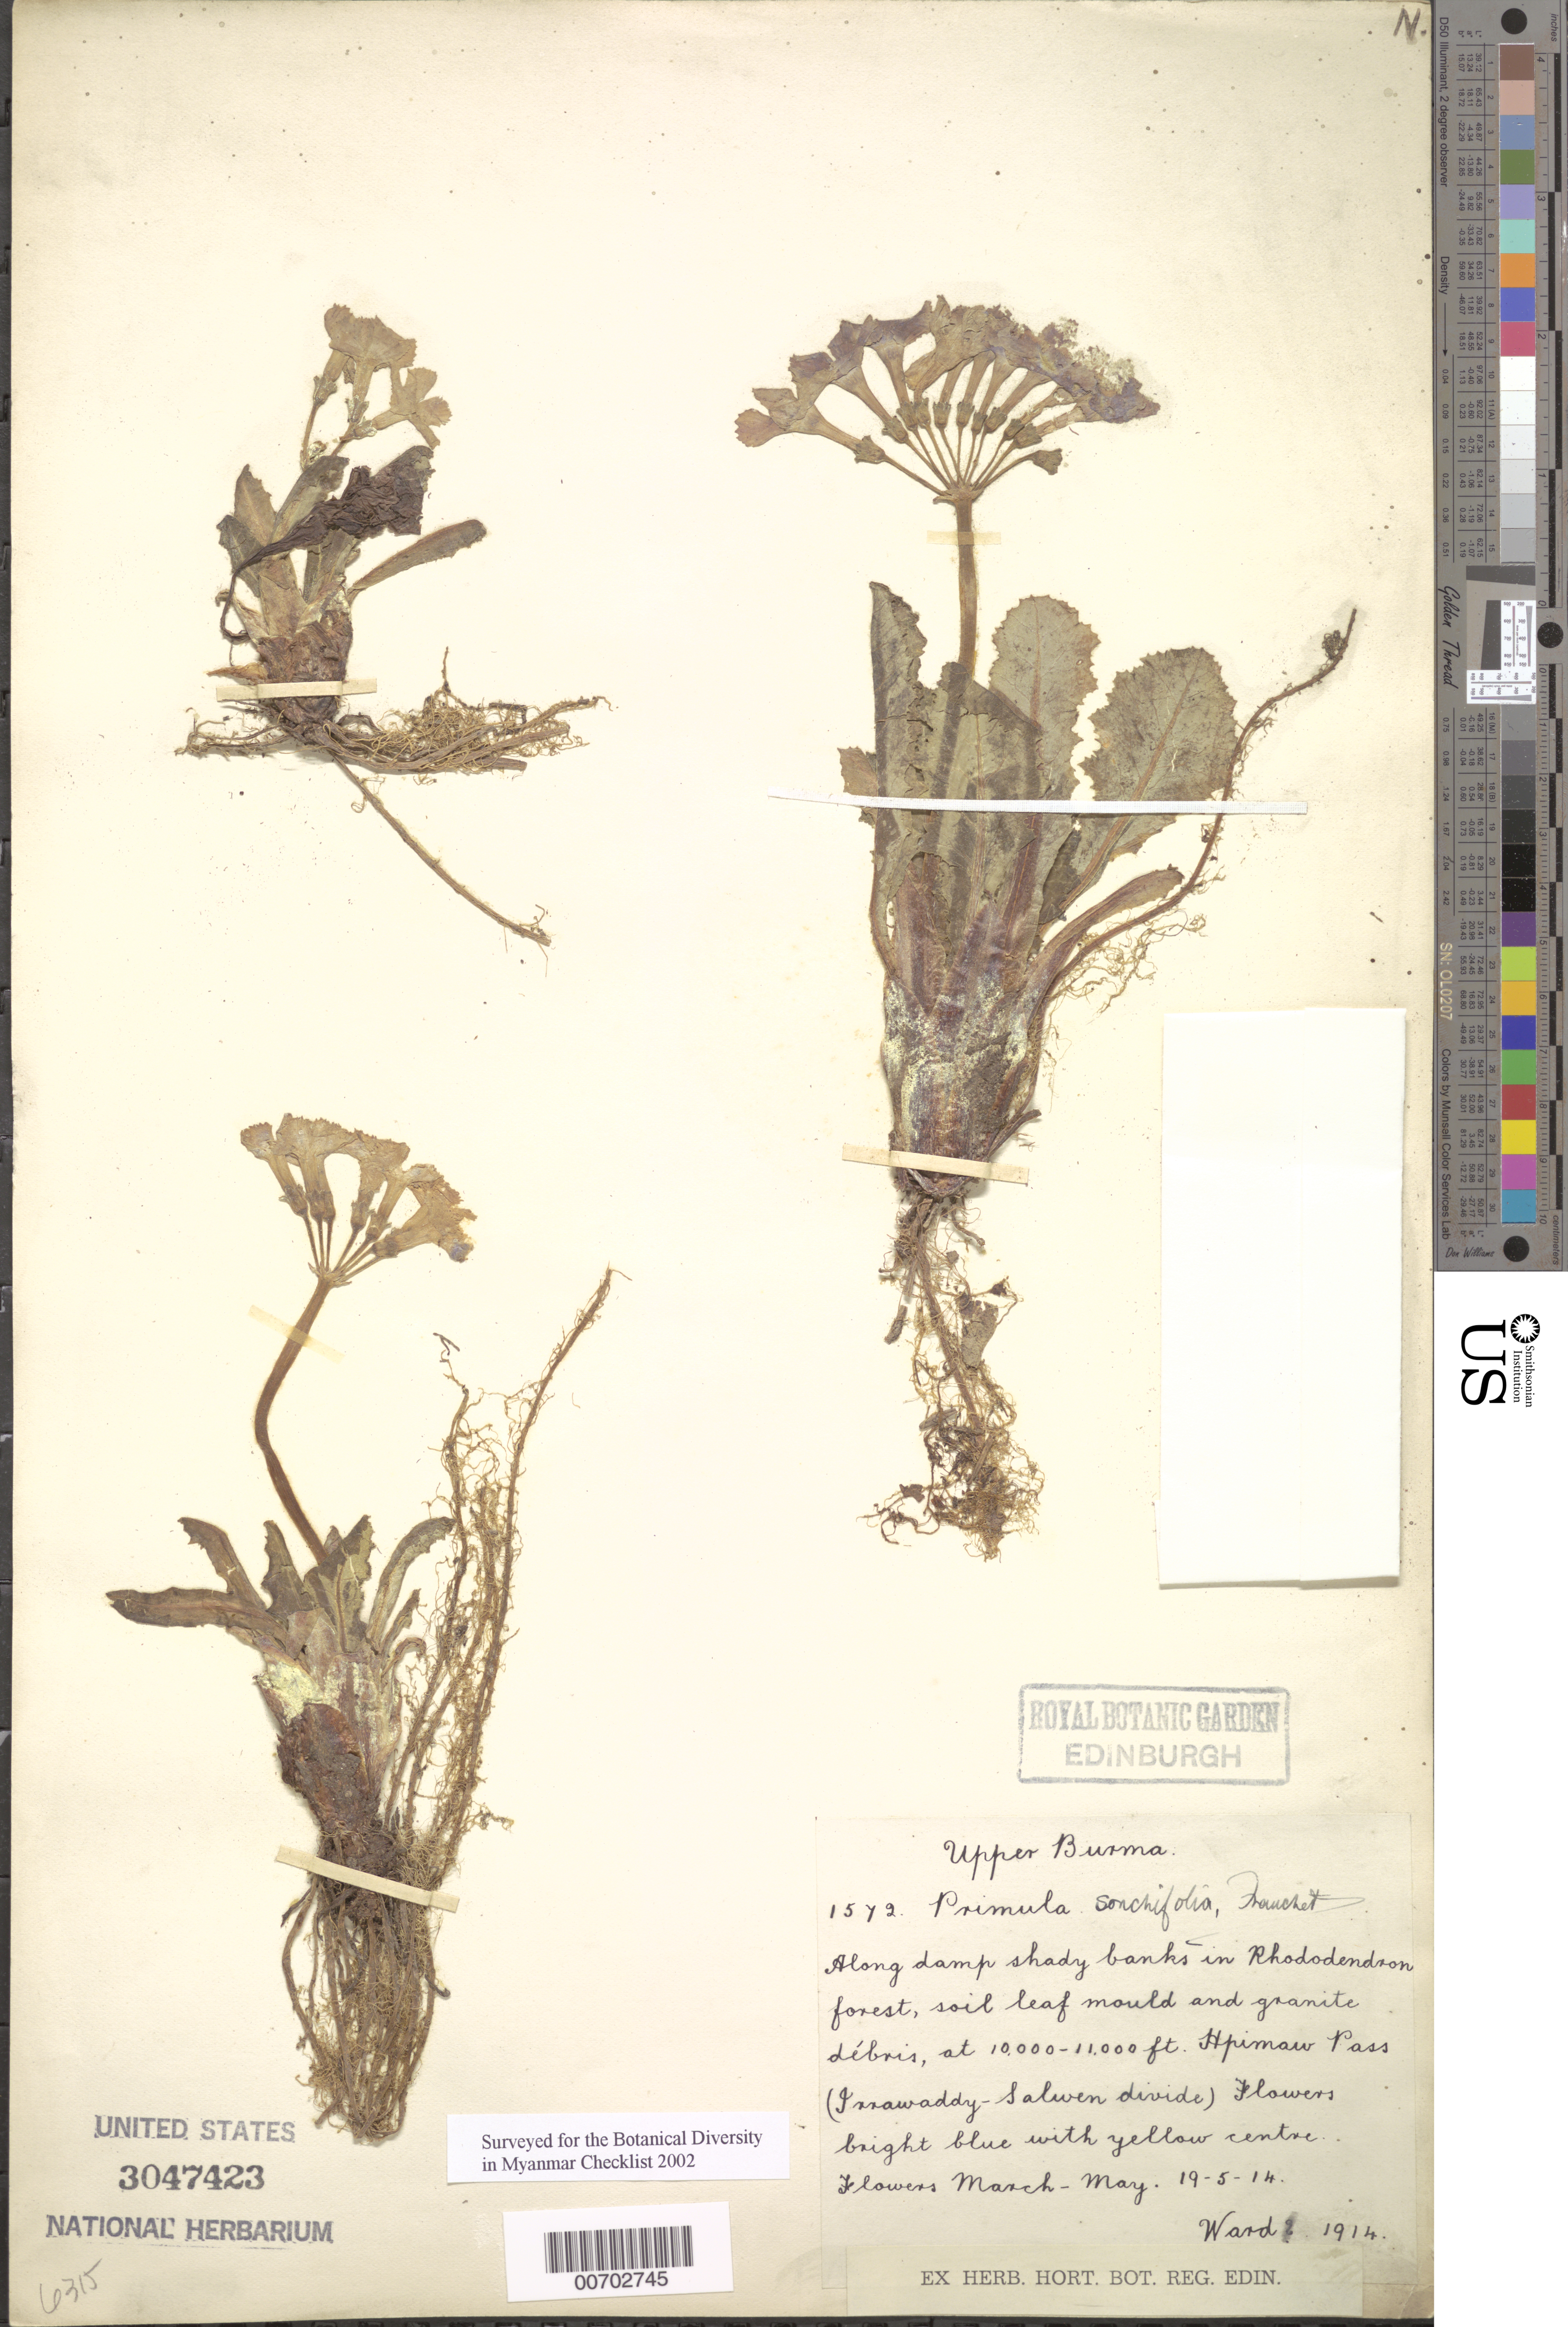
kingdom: Plantae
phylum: Tracheophyta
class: Magnoliopsida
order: Ericales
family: Primulaceae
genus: Primula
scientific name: Primula sonchifolia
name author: Franch.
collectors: -- Ward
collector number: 1572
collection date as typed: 19 May 1914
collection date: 1914-05-19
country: Myanmar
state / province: Kachin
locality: Hpimaw Pass, Irrawaddy-Salwen Divide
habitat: Damp shady banks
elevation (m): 3048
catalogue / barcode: US 3047423